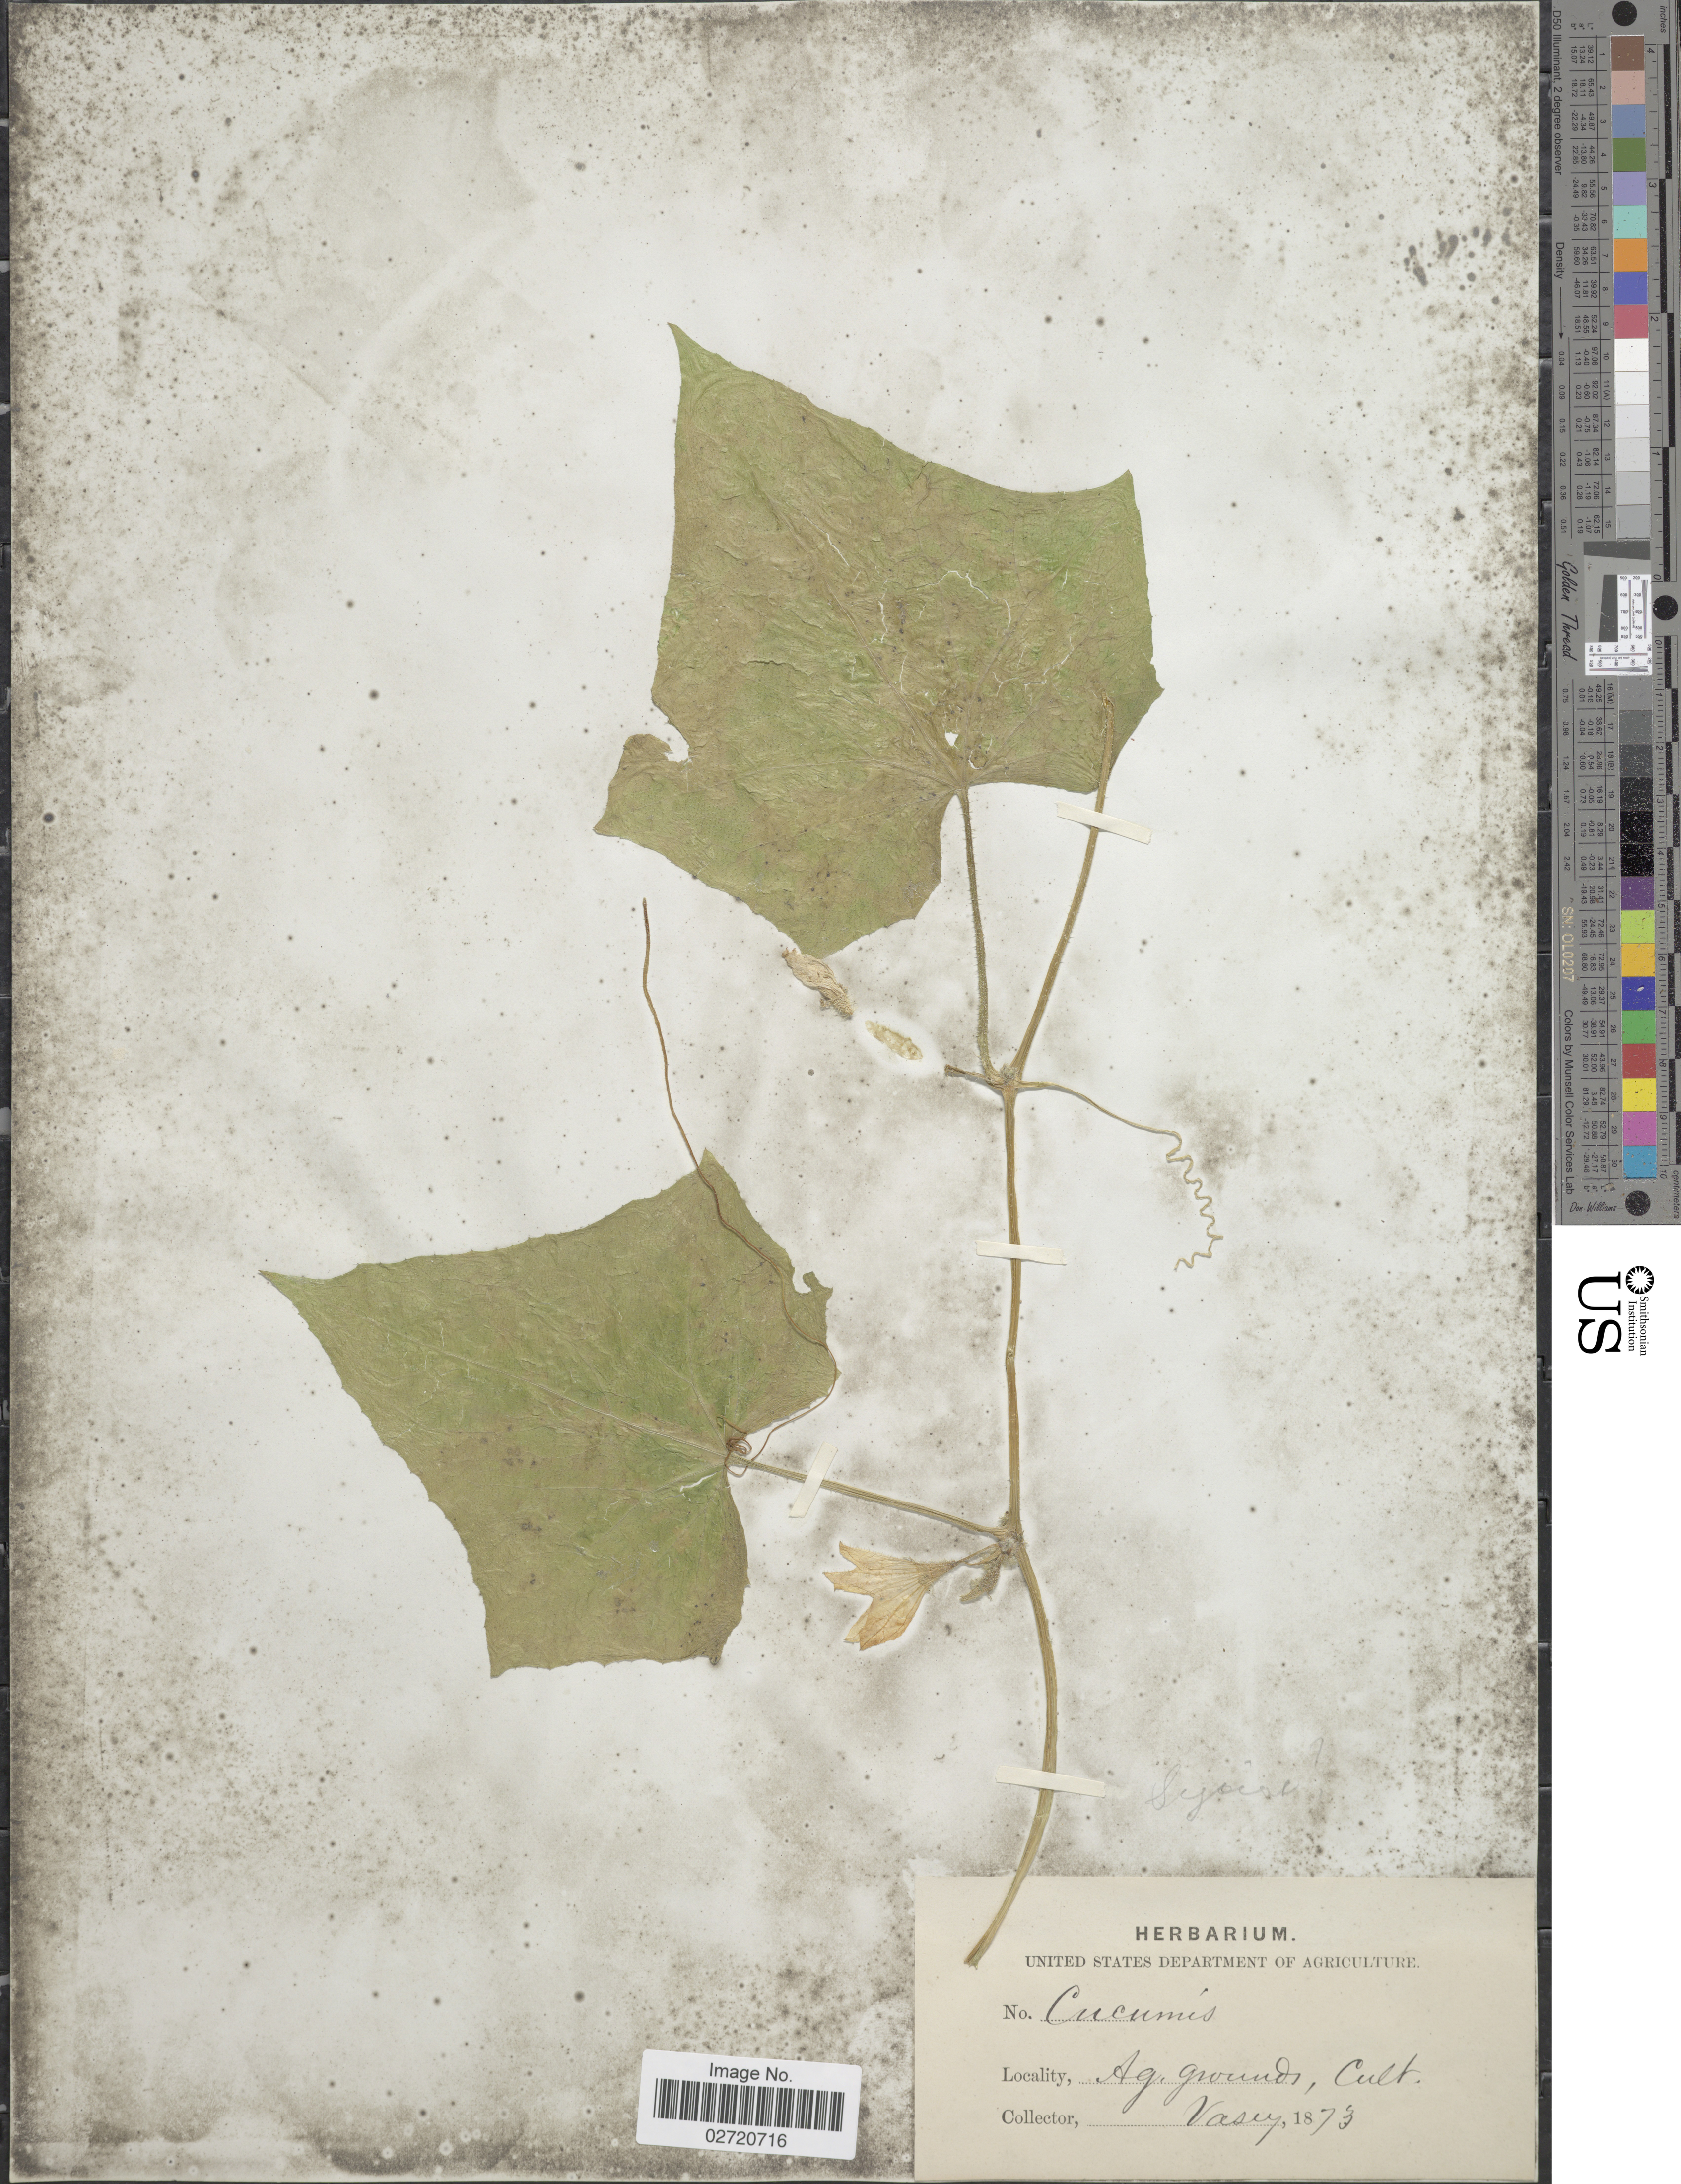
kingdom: Plantae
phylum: Tracheophyta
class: Magnoliopsida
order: Cucurbitales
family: Cucurbitaceae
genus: Cucumis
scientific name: Cucumis sp.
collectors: Vasey, --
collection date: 1873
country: United States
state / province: District of Columbia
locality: Ag. grounds, Cult. [United States Department of Agriculture]